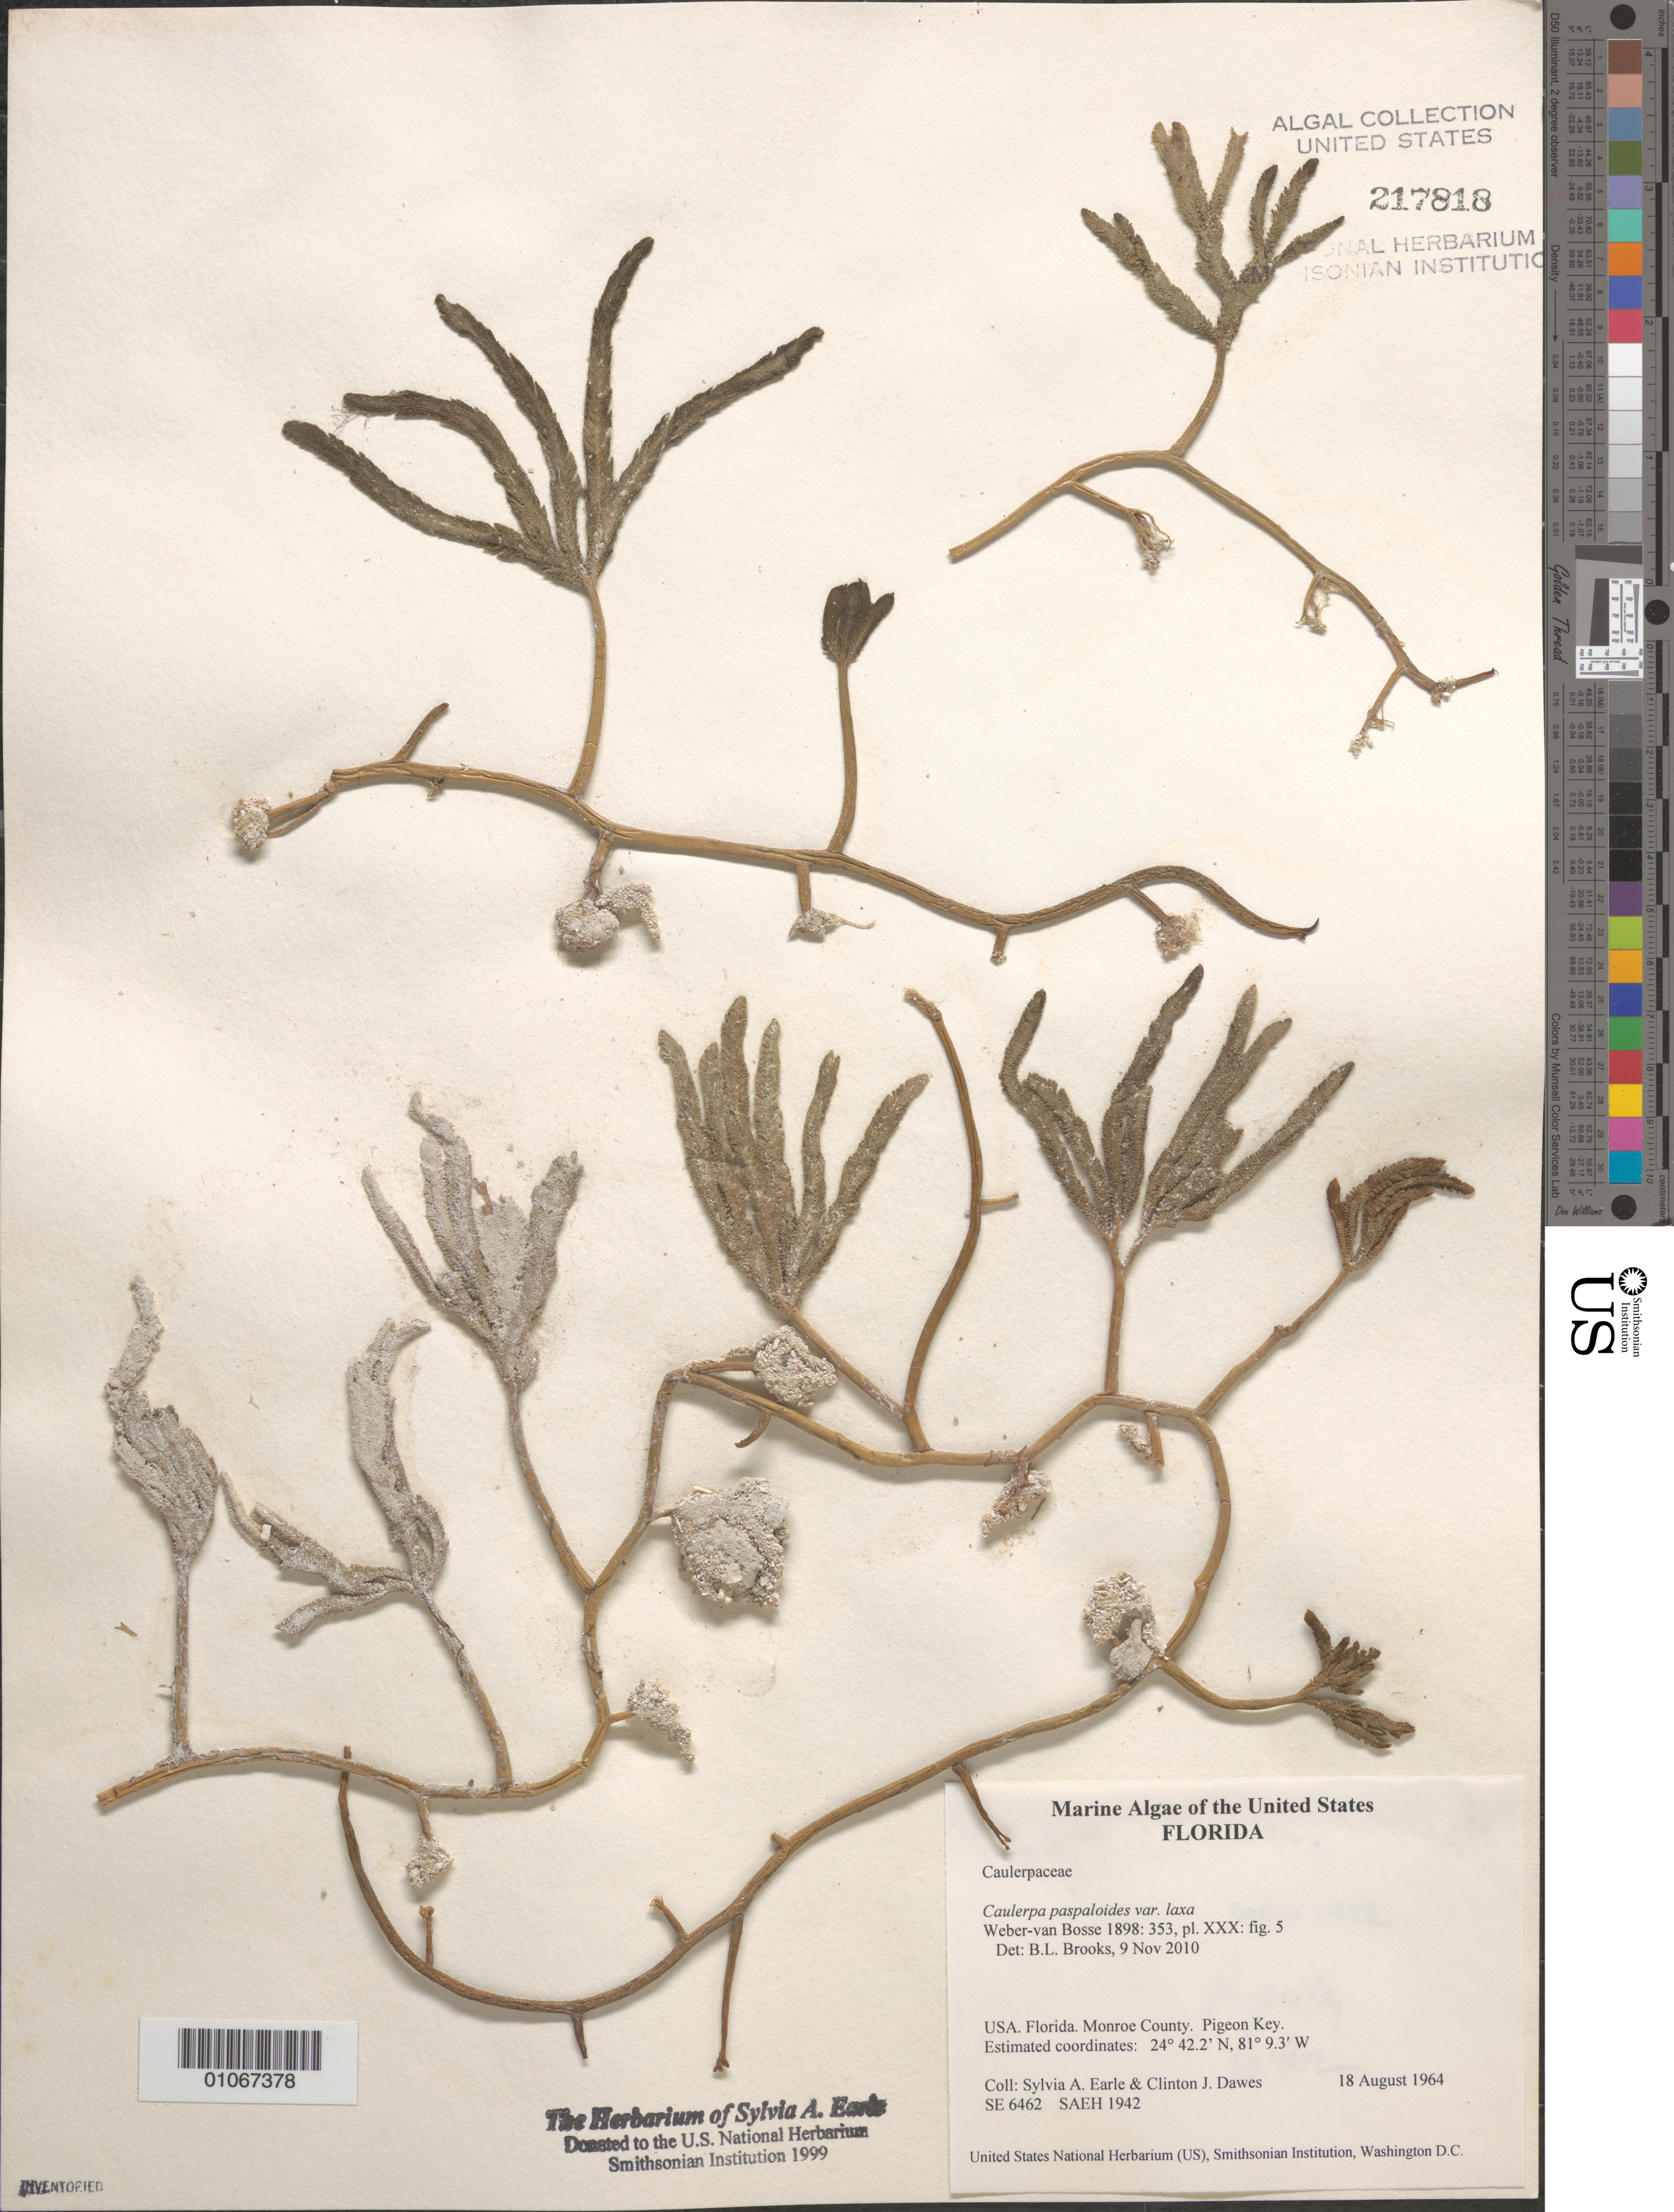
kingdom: Plantae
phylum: Chlorophyta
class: Ulvophyceae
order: Bryopsidales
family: Caulerpaceae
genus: Caulerpa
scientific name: Caulerpa paspaloides var. laxa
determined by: Brooks, B. L., (BOT), Smithsonian Institution - National Museum of Natural History (UNITED STATES)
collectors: S. A. Earle & C. Dawes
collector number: SE 6462 & SAEH 1942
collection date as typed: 18 Aug 1964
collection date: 1964-08-18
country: United States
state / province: Florida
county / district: Monroe County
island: Pigeon Key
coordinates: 24 42.2'N, 81 9.3'W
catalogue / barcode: US 217818